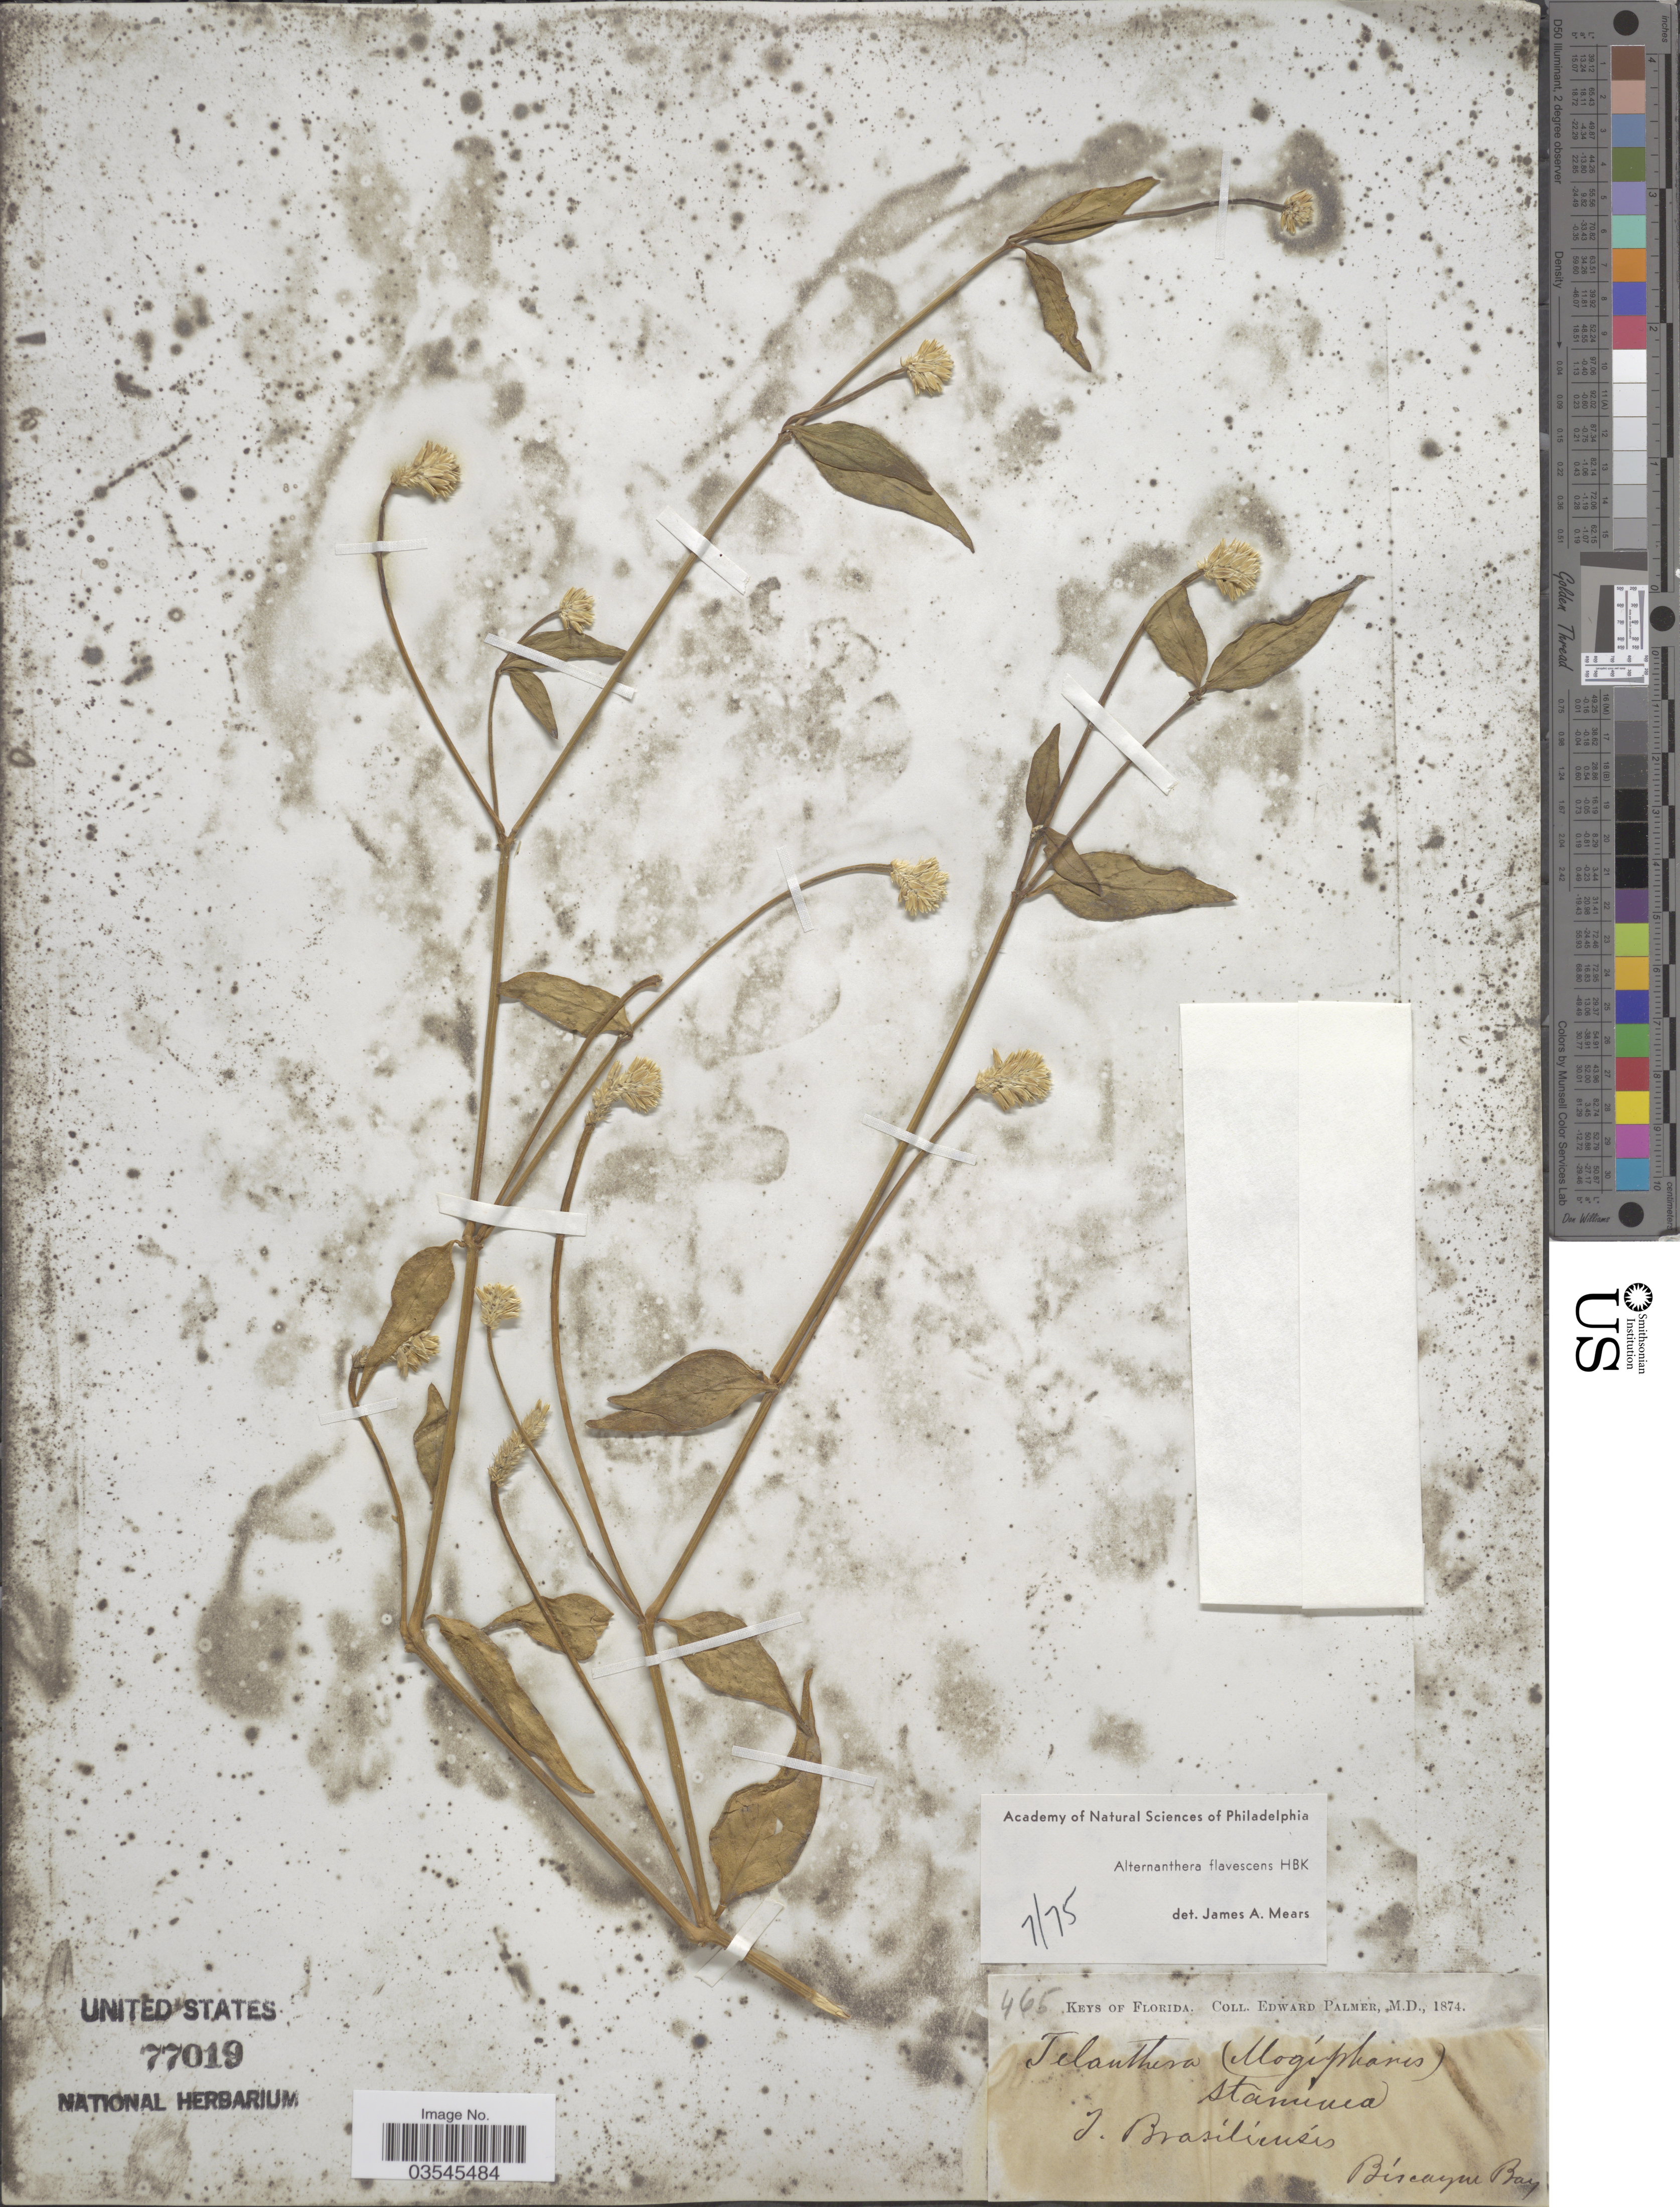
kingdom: Plantae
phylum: Tracheophyta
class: Magnoliopsida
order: Caryophyllales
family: Amaranthaceae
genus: Alternanthera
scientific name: Alternanthera flavescens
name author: Kunth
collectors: E. Palmer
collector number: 465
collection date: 1874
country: United States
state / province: Florida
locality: Keys of Florida. Biscayne Bay.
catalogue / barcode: US 77019